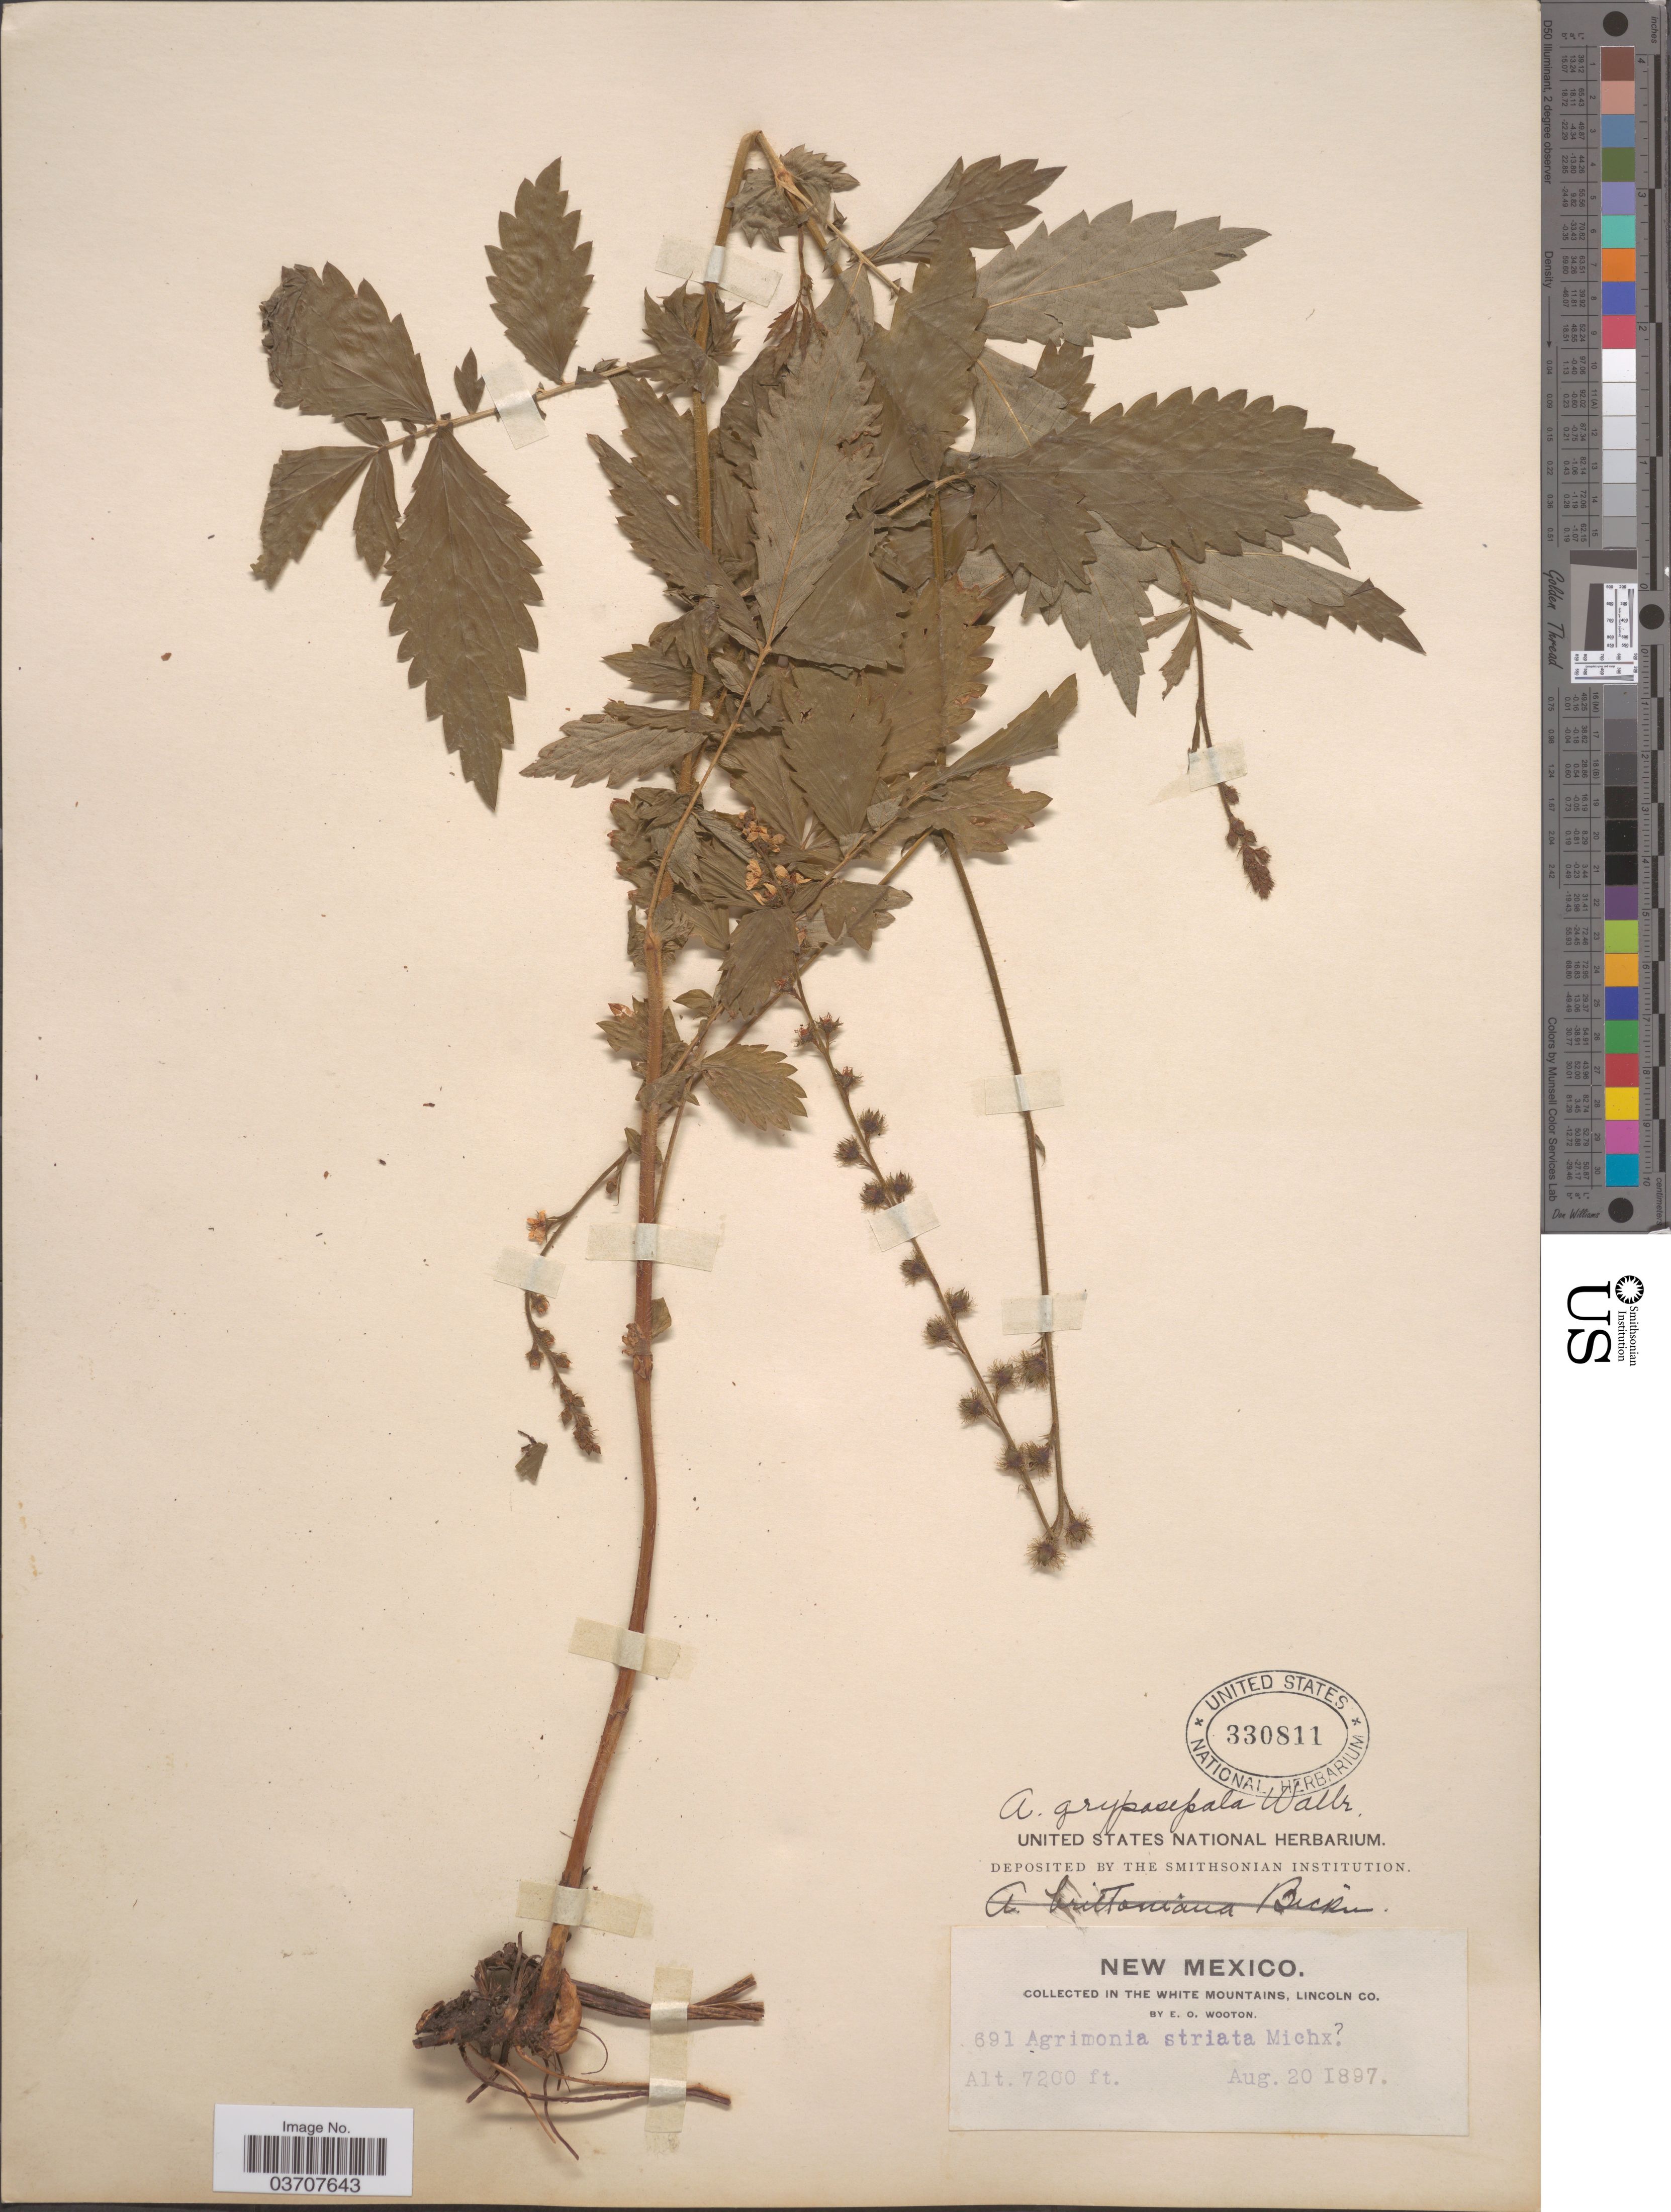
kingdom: Plantae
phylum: Tracheophyta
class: Magnoliopsida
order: Rosales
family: Rosaceae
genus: Agrimonia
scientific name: Agrimonia gryposepala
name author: Wallr.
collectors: E. O. Wooton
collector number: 691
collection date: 1897-08-20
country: United States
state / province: New Mexico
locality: In the White Mountains, Lincoln Co.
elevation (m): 2195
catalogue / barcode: US 330811